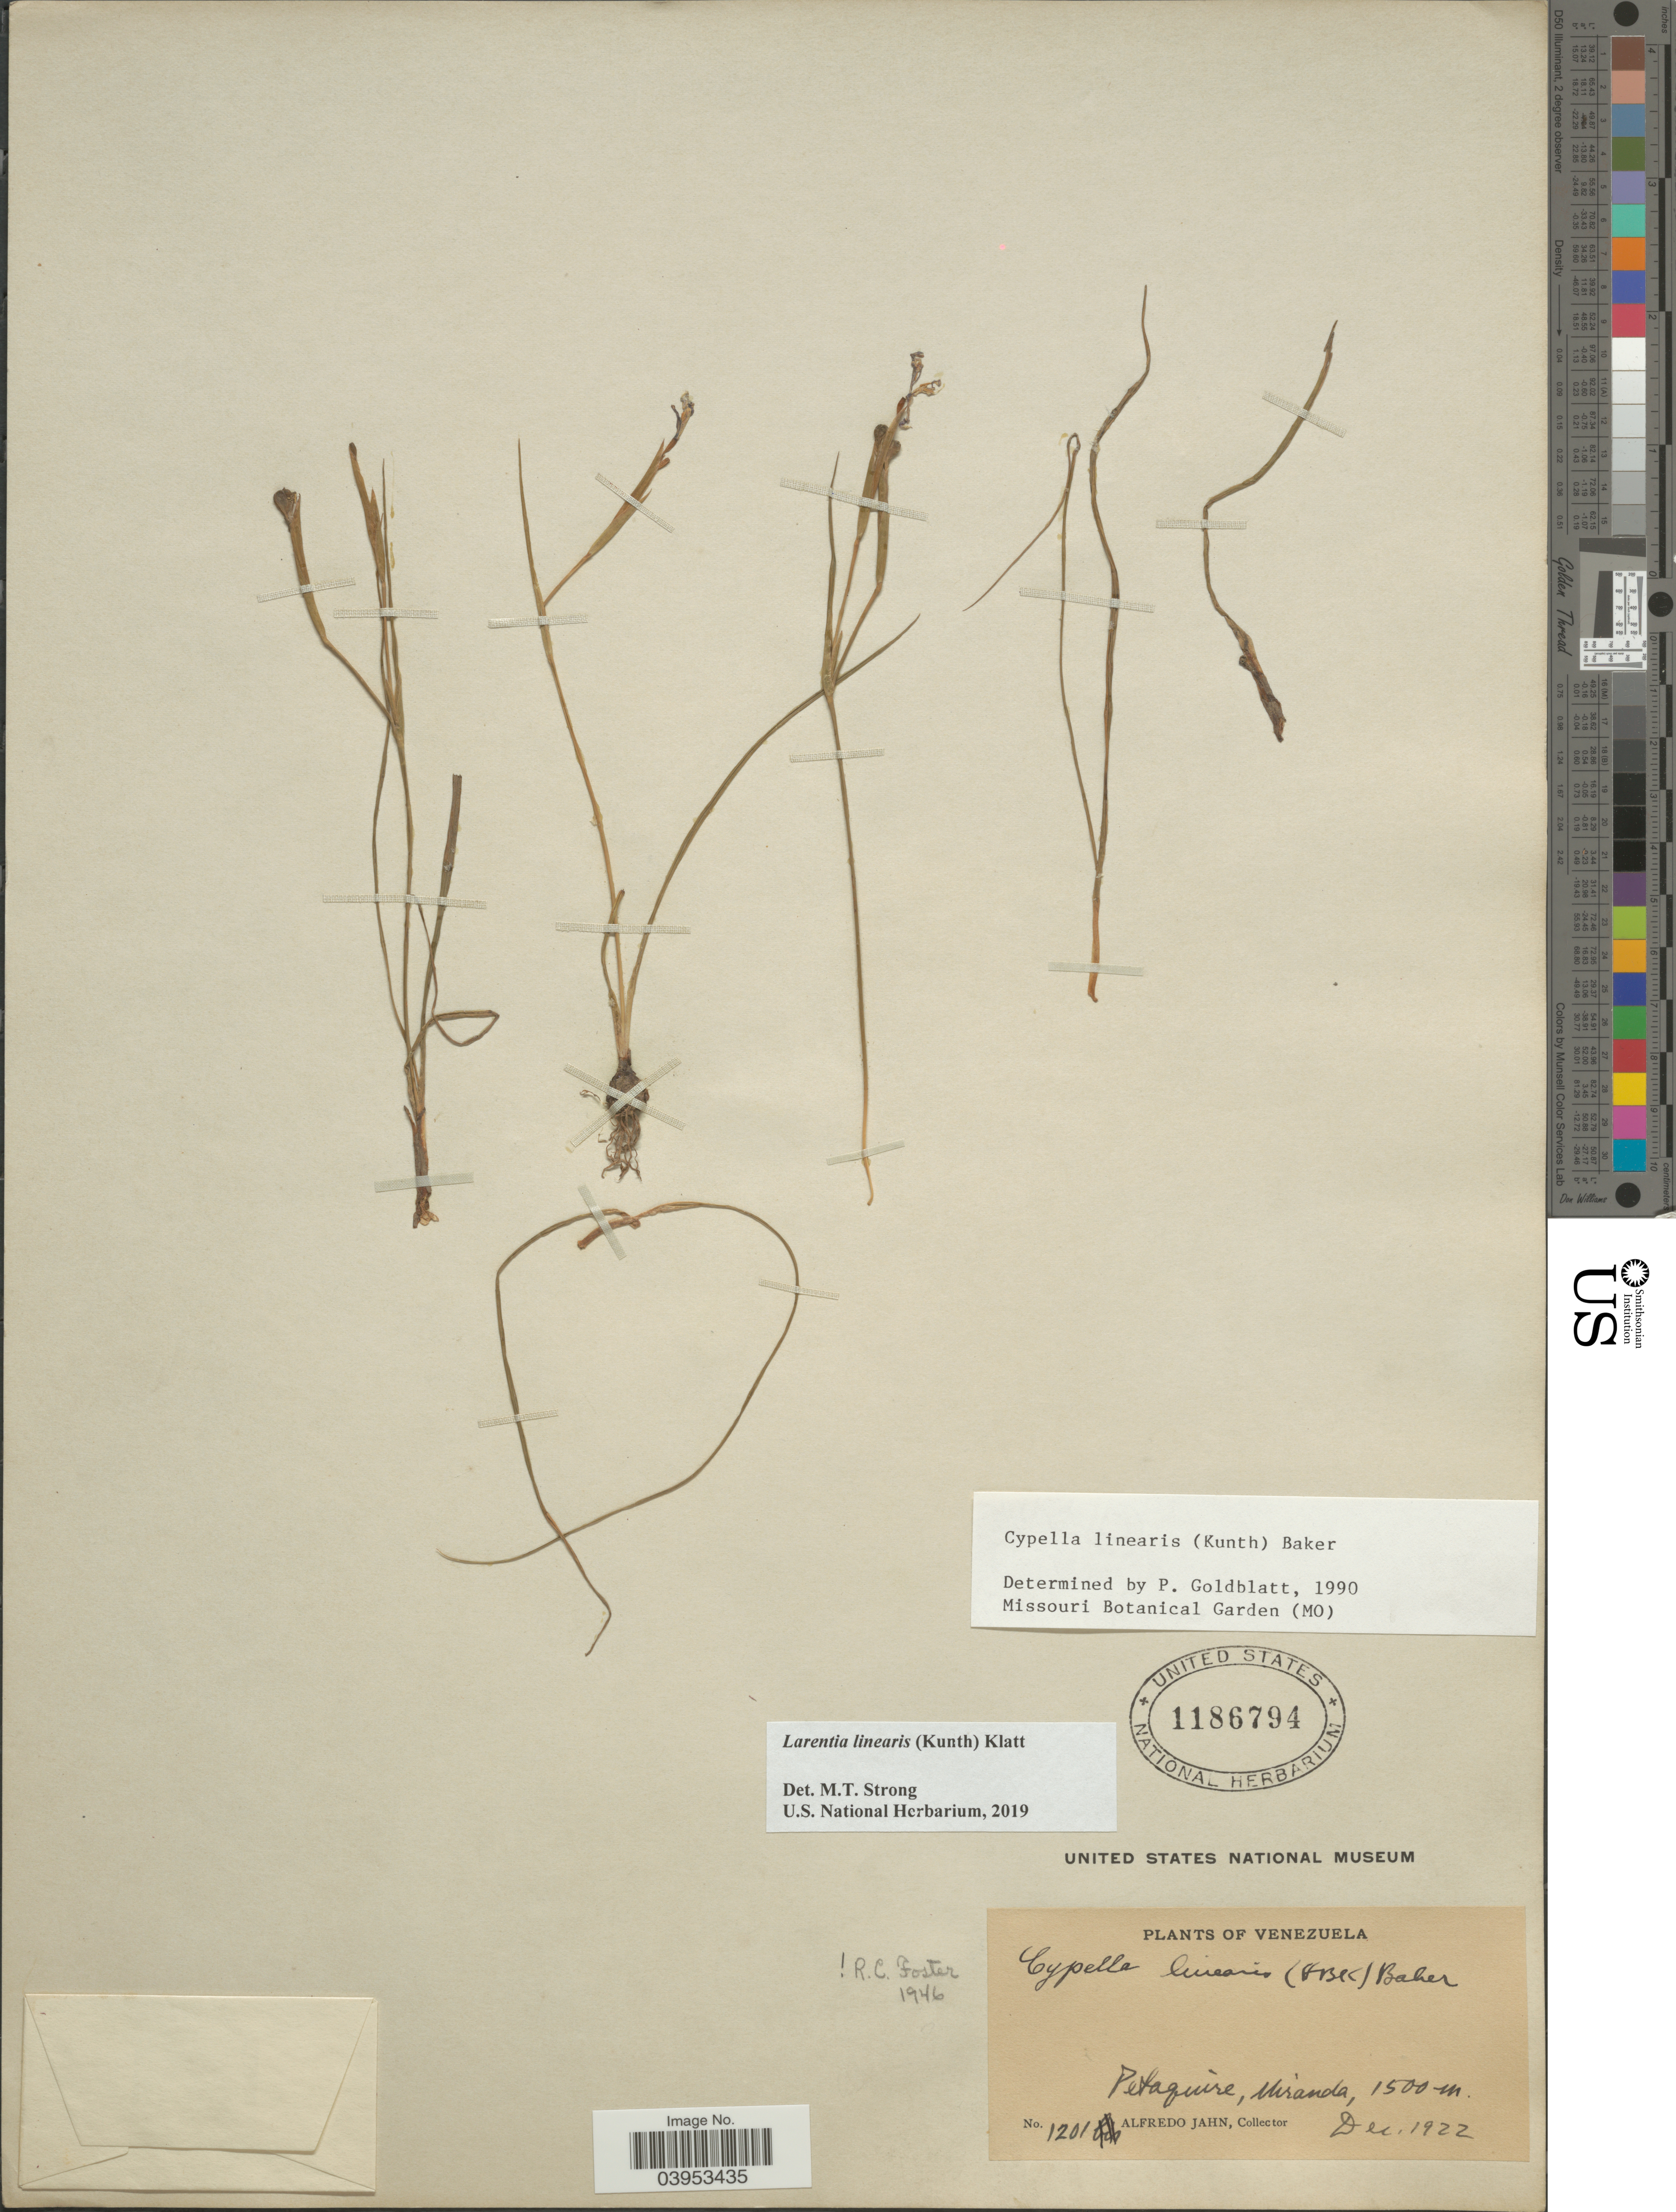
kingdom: Plantae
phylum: Tracheophyta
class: Liliopsida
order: Asparagales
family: Iridaceae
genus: Larentia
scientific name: Larentia linearis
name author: (Kunth) Klatt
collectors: A. Jahn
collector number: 1201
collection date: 1922-12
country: Venezuela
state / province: Miranda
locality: Petaquire.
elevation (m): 1500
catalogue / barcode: US 1186794